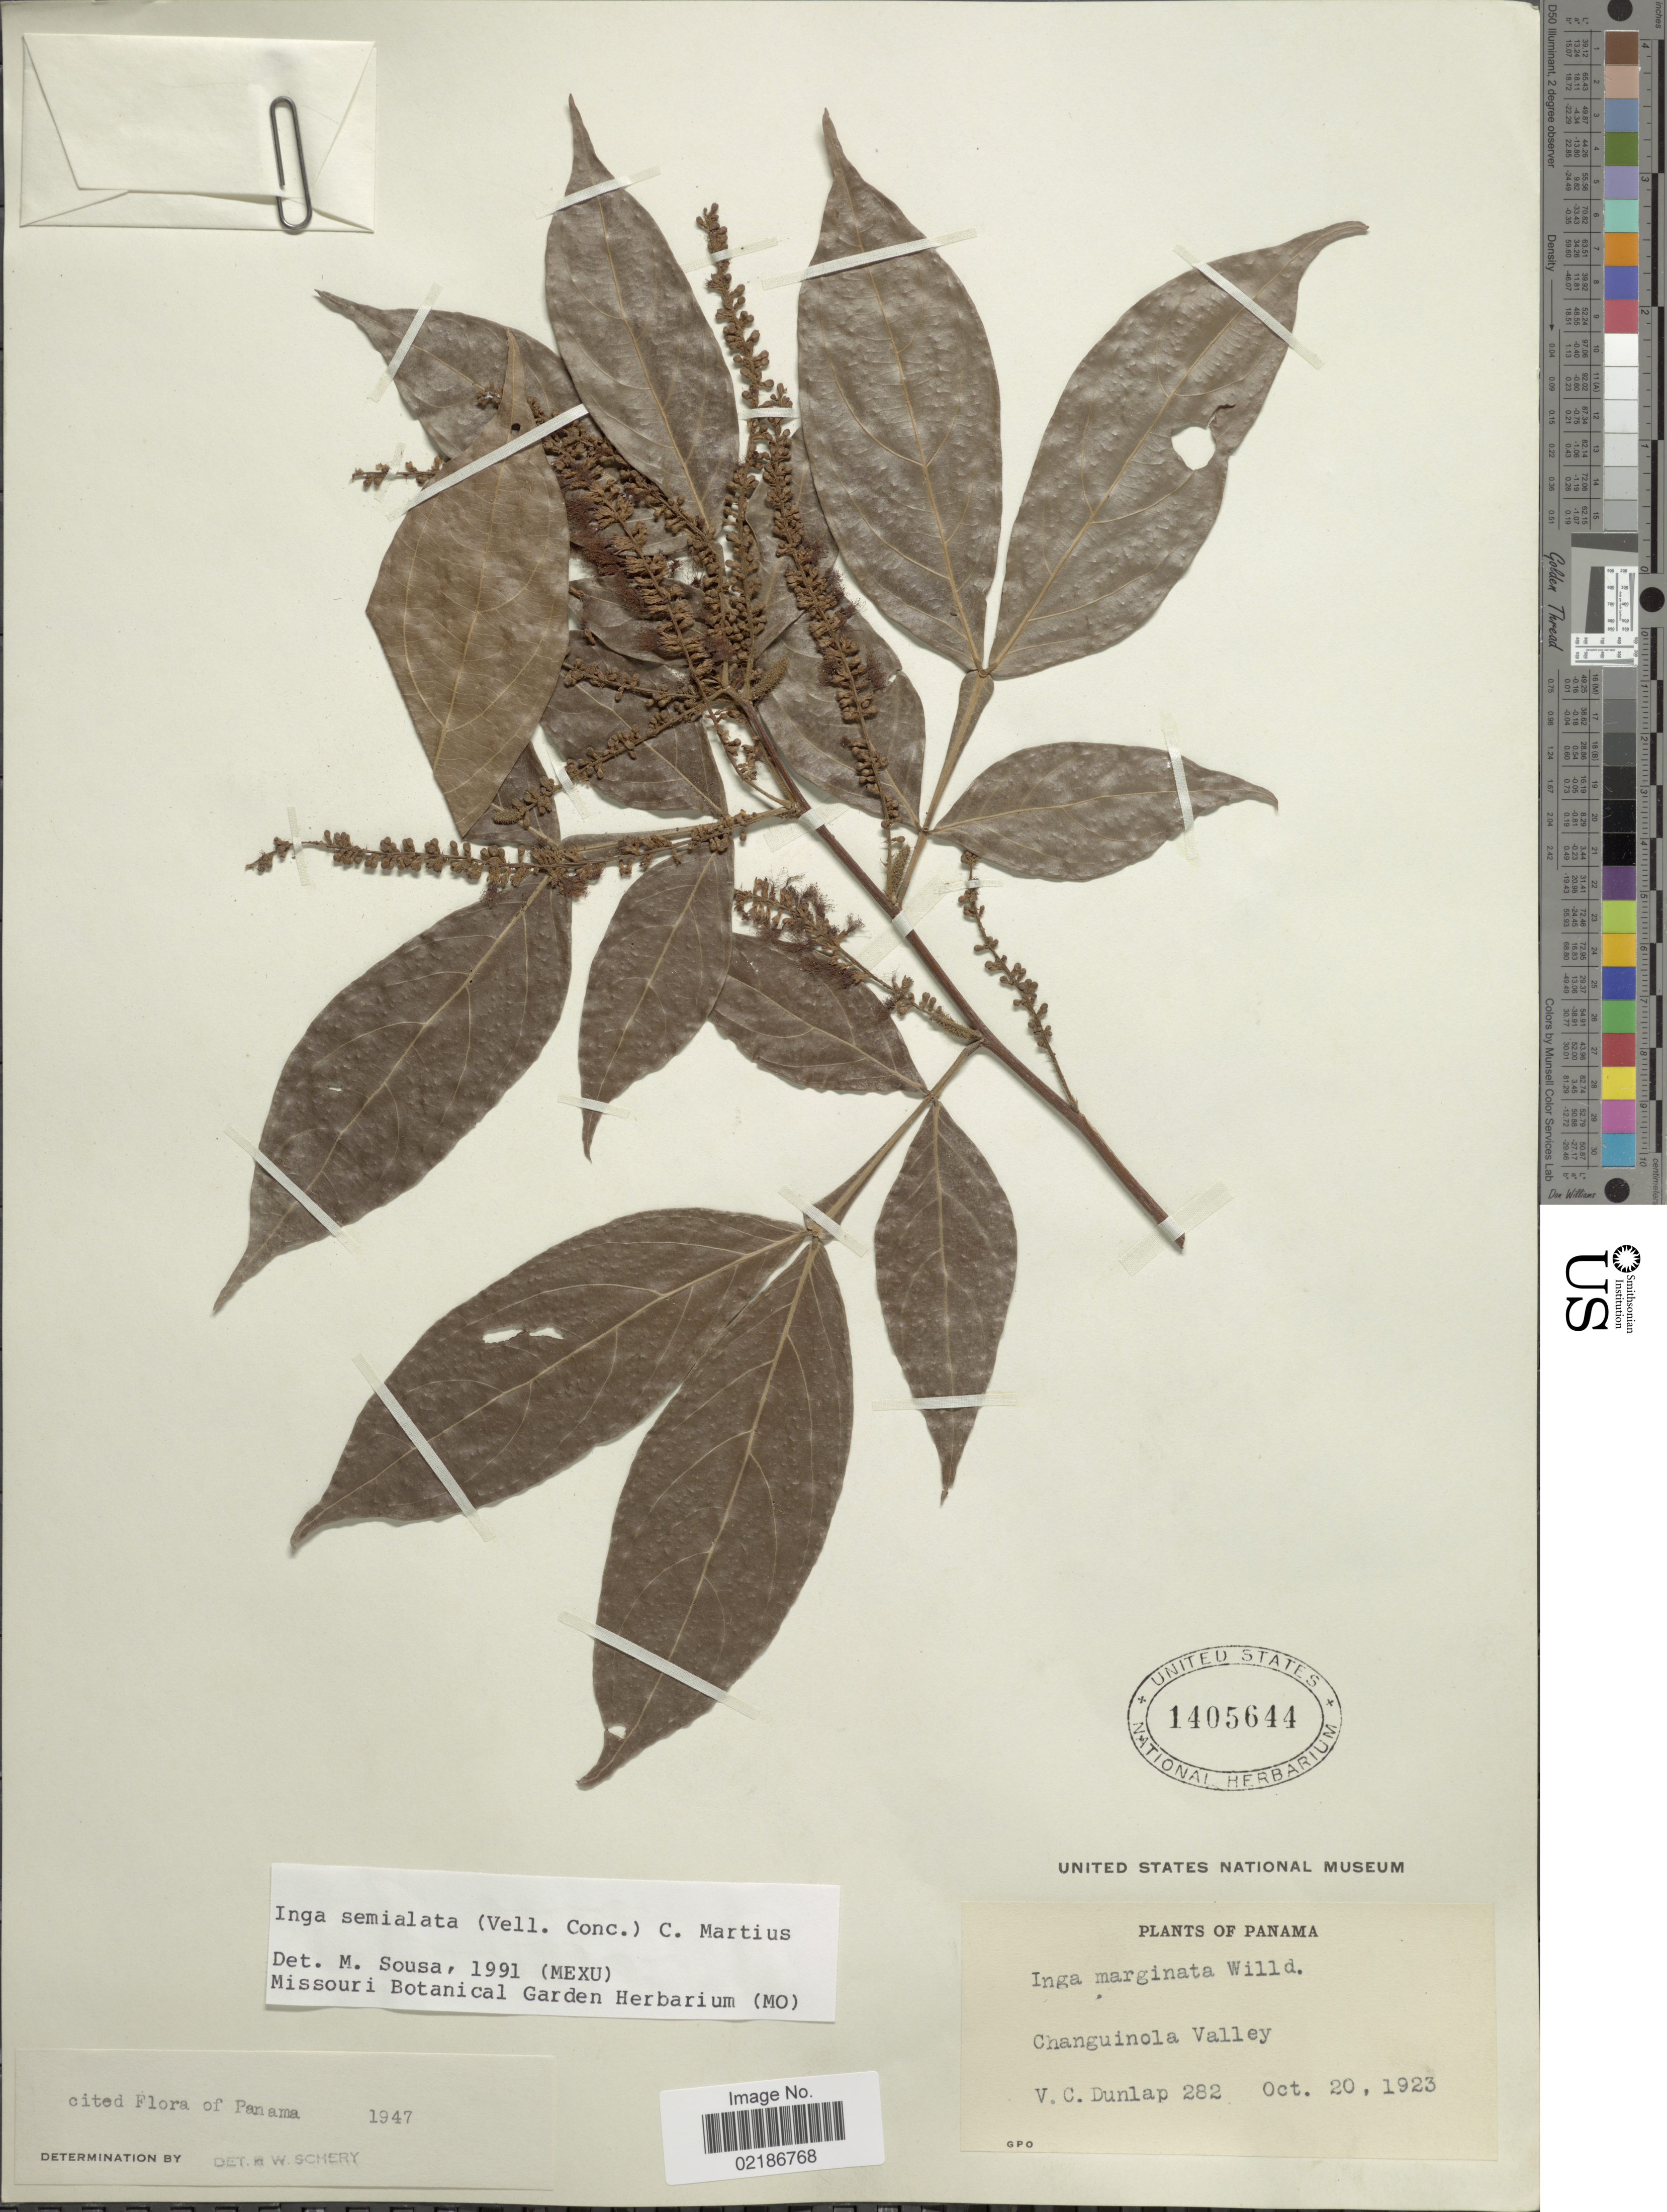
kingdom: Plantae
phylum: Tracheophyta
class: Magnoliopsida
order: Fabales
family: Fabaceae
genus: Inga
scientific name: Inga marginata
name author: Willd.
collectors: V. C. Dunlap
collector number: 282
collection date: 1923-10-20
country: Panama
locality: Changuinola Valley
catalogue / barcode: US 1405644